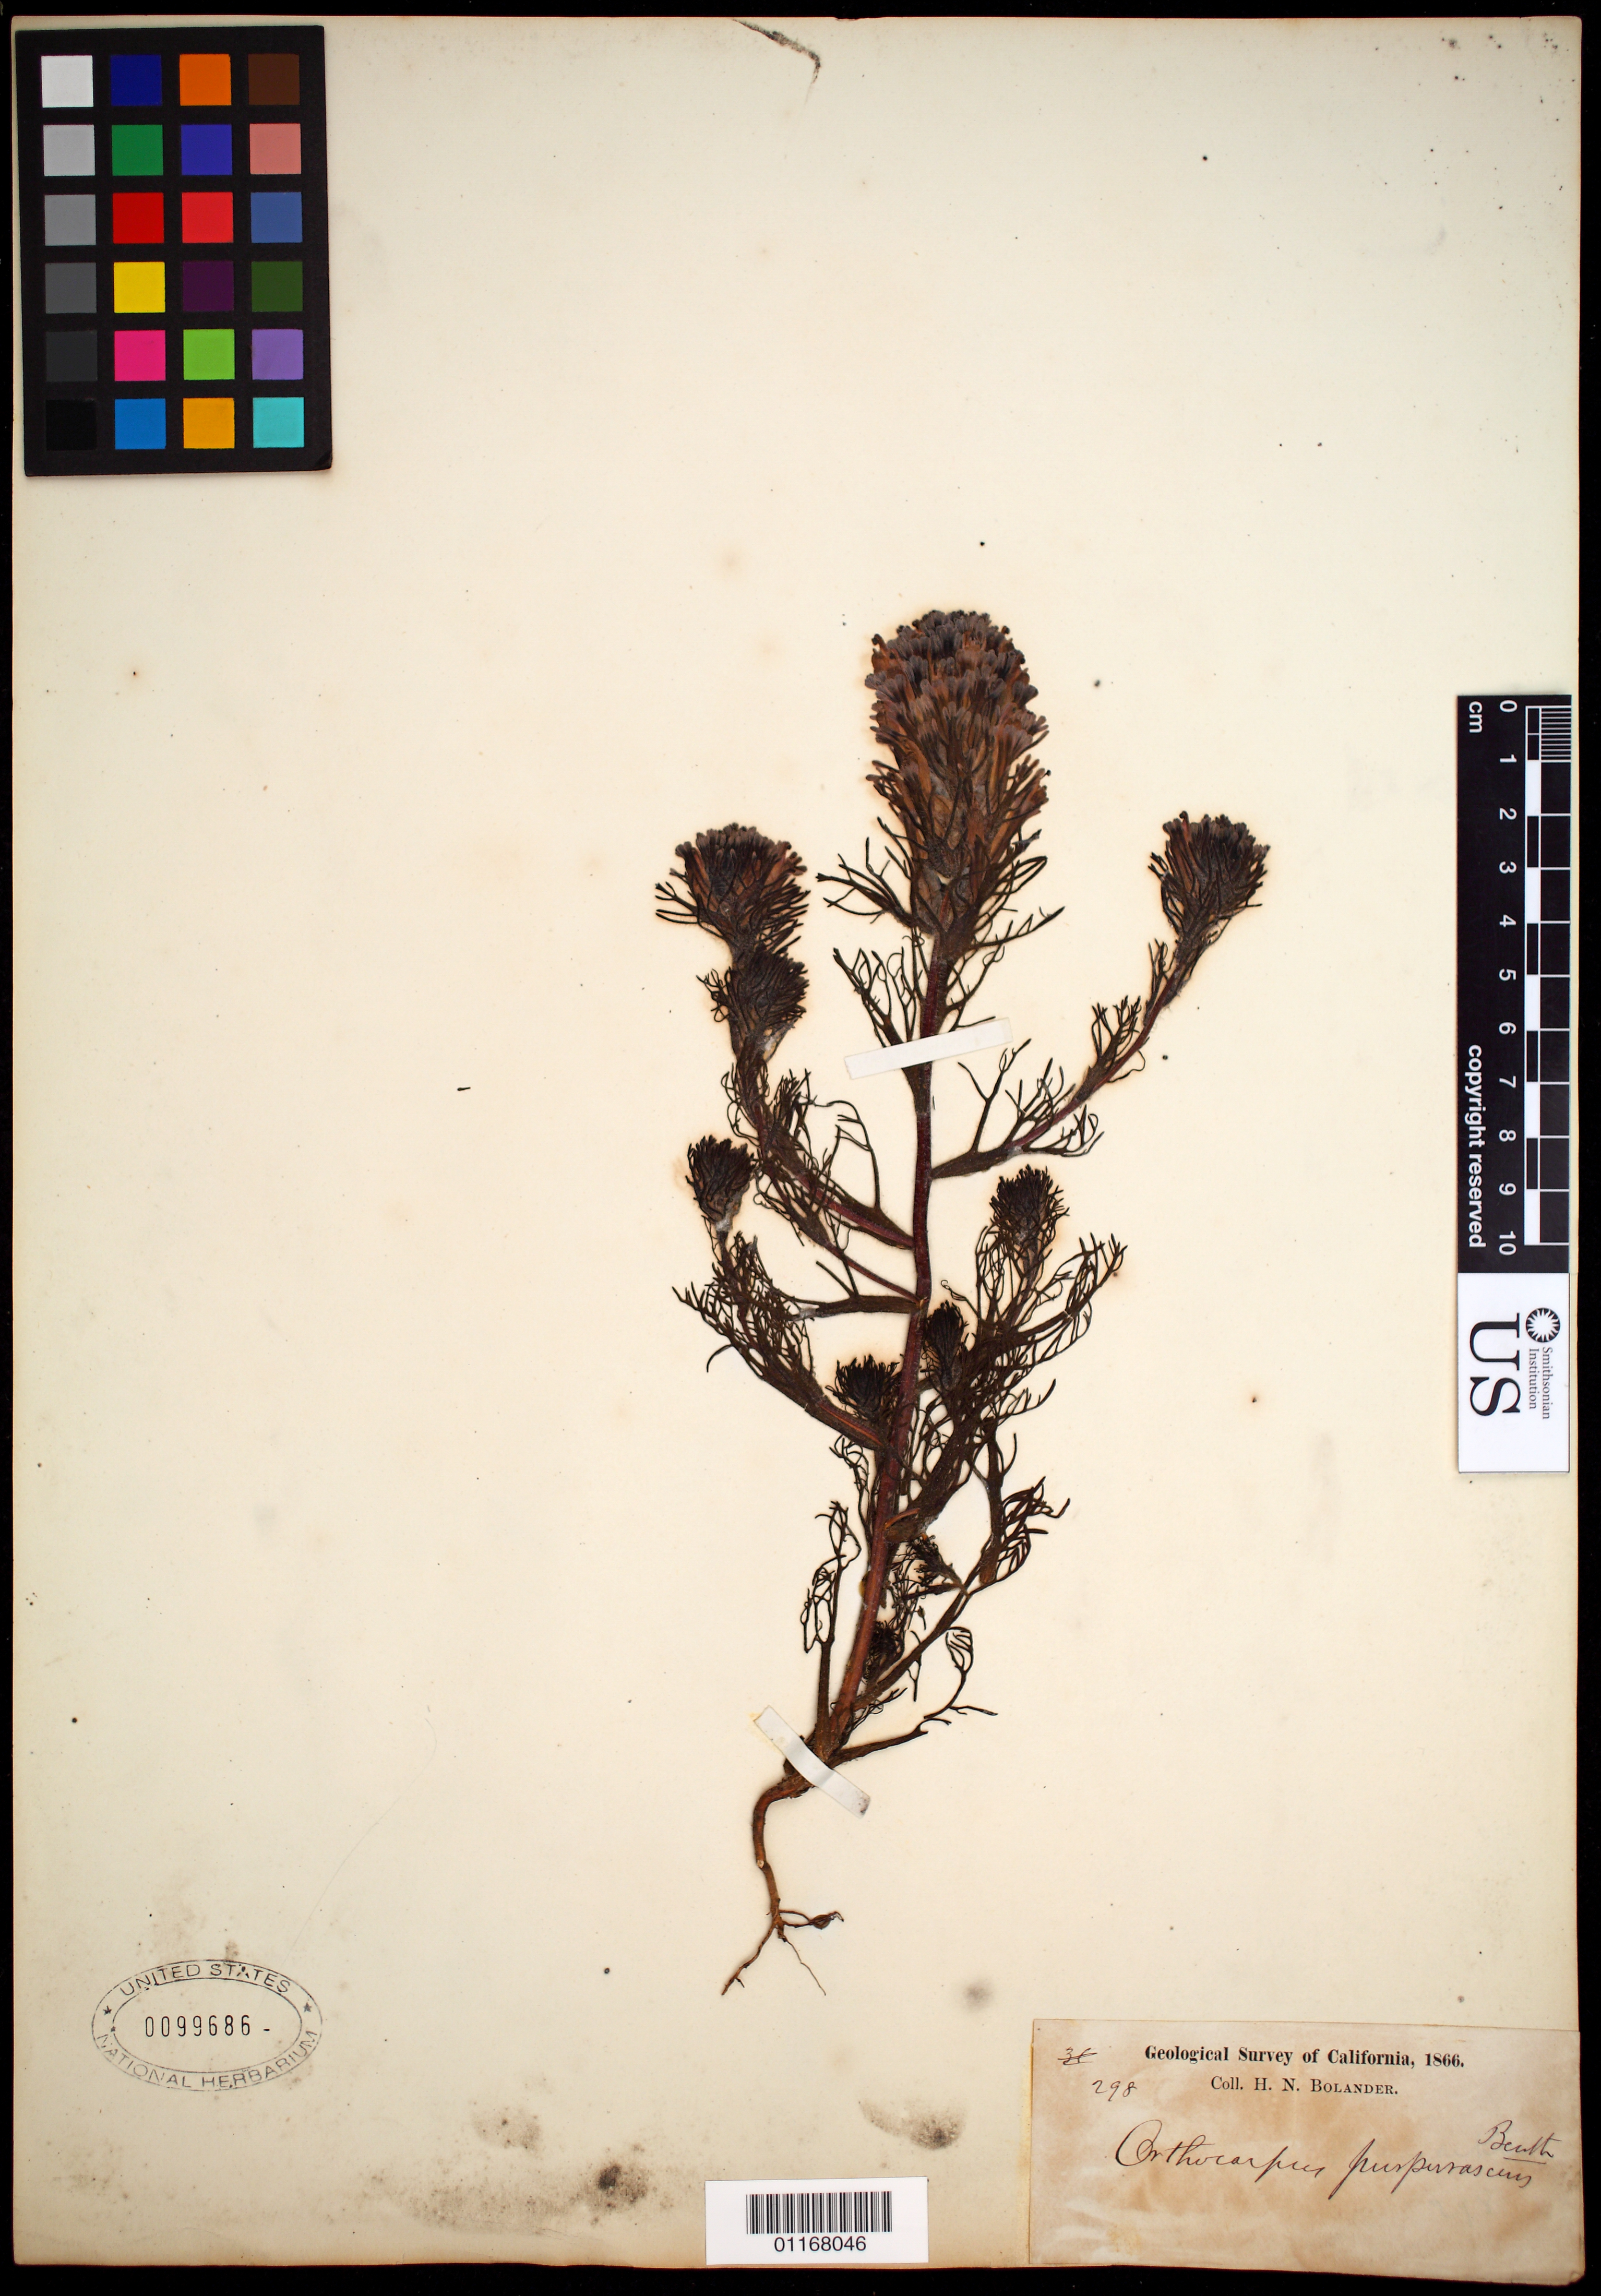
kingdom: Plantae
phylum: Tracheophyta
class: Magnoliopsida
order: Lamiales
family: Orobanchaceae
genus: Orthocarpus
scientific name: Orthocarpus purpurascens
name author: Benth.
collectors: H. Bolander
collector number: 298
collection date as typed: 1866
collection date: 1866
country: United States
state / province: California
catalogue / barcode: US 99686